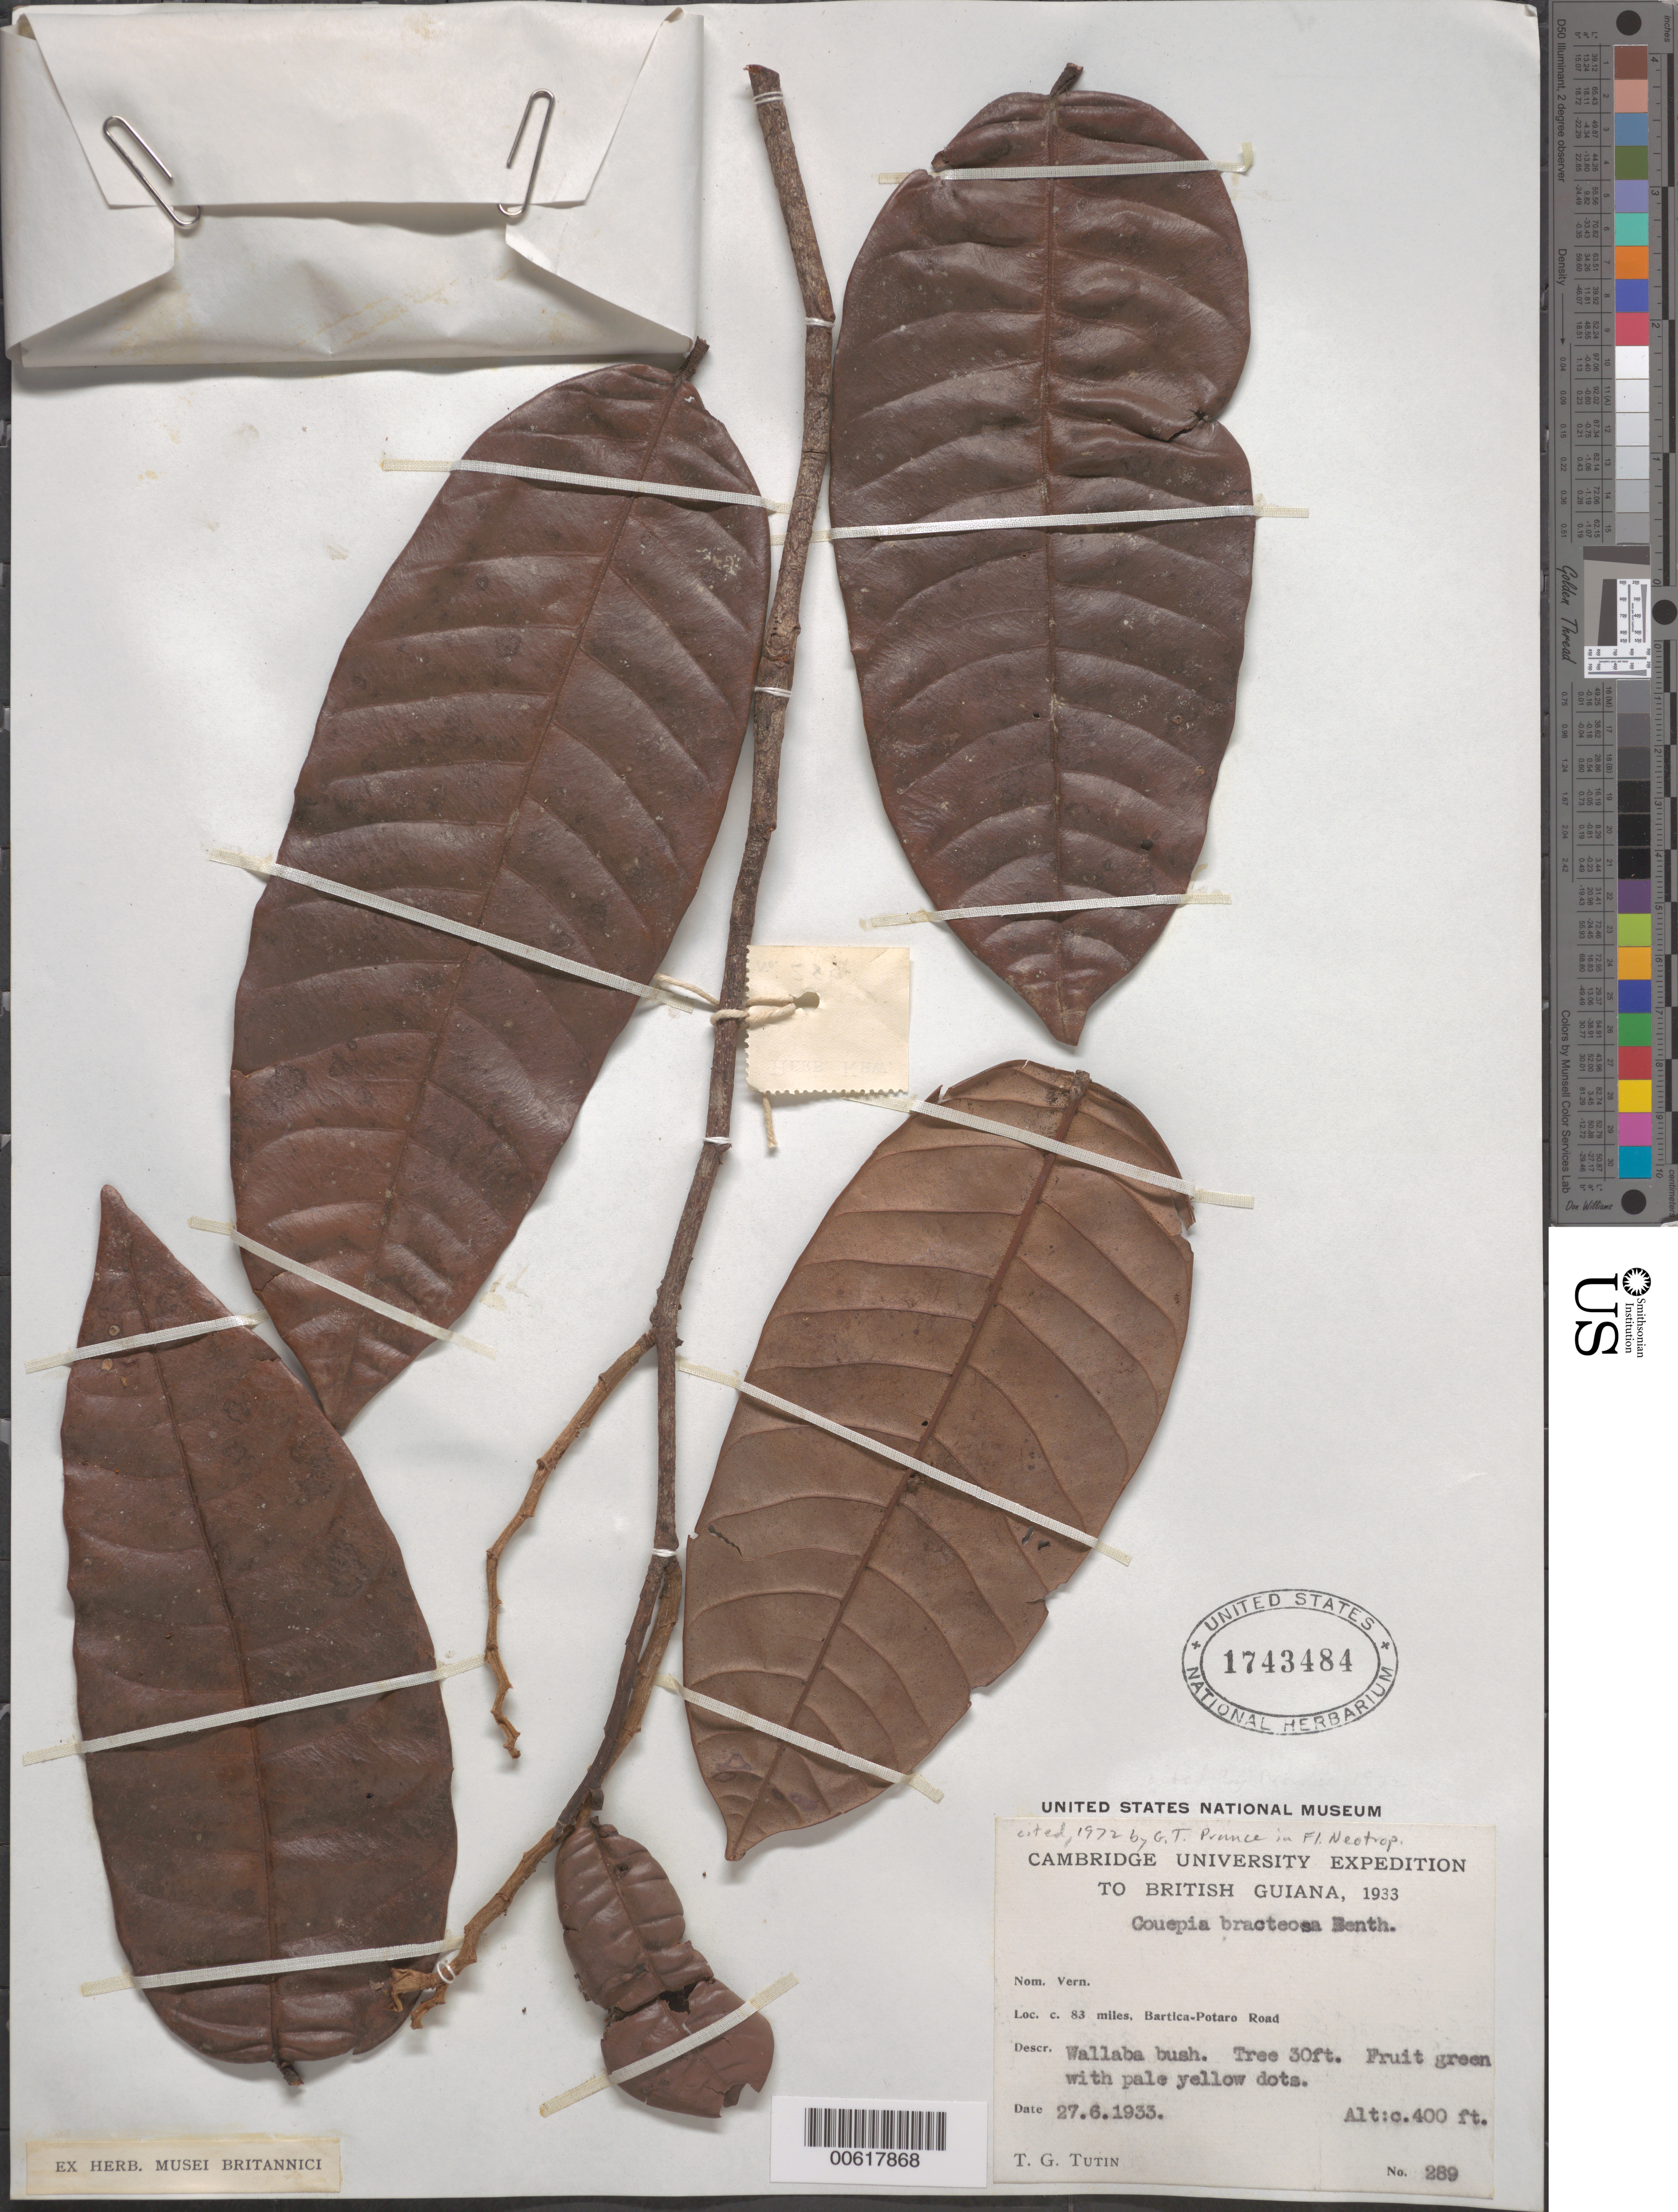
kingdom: Plantae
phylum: Tracheophyta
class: Magnoliopsida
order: Malpighiales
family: Chrysobalanaceae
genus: Couepia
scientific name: Couepia bracteosa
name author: Benth.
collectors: T. G. Tutin & A. Persaud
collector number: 289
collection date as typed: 27-Jun-33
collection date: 1933-06-27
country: Guyana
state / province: Potaro-Siparuni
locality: Bartica-Potaro road, mile 83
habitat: Wallaba bush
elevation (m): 122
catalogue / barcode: US 1743484